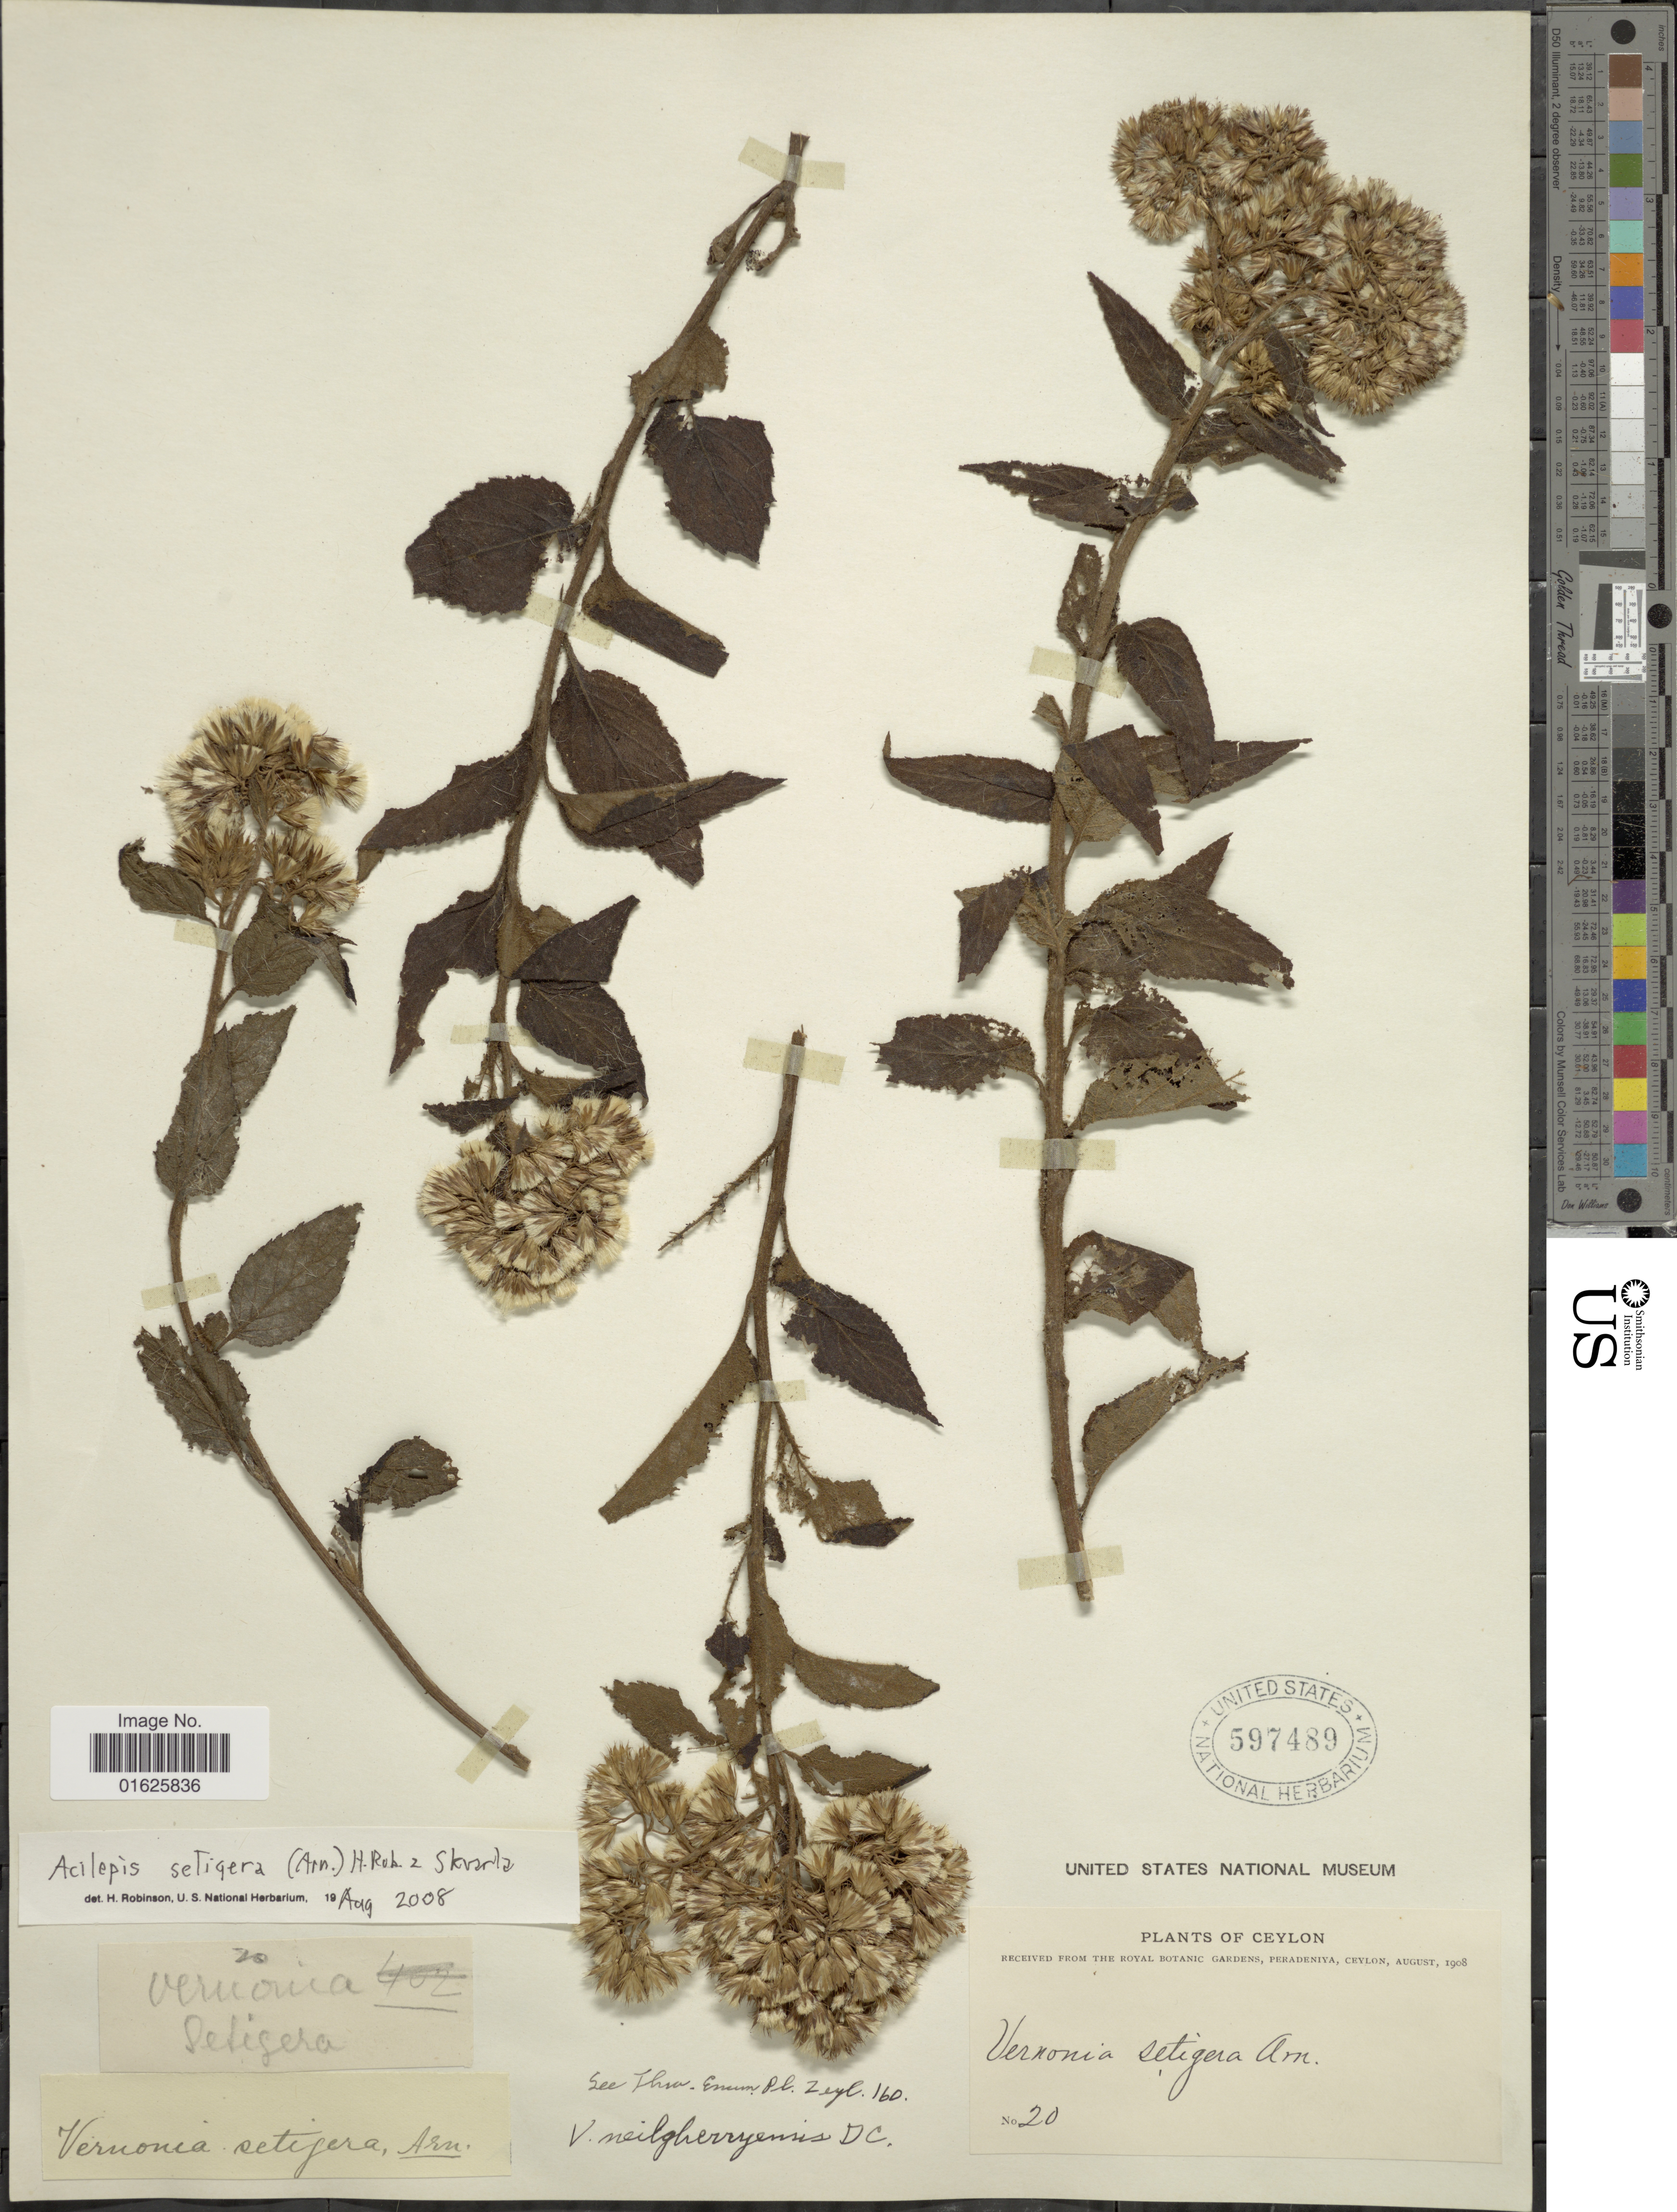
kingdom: Plantae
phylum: Tracheophyta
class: Magnoliopsida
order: Asterales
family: Asteraceae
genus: Acilepis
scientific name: Acilepis setigera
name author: (Arn.) H. Rob. & Skvarla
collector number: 20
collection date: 1908-08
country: Sri Lanka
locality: Ceylon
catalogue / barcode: US 597489